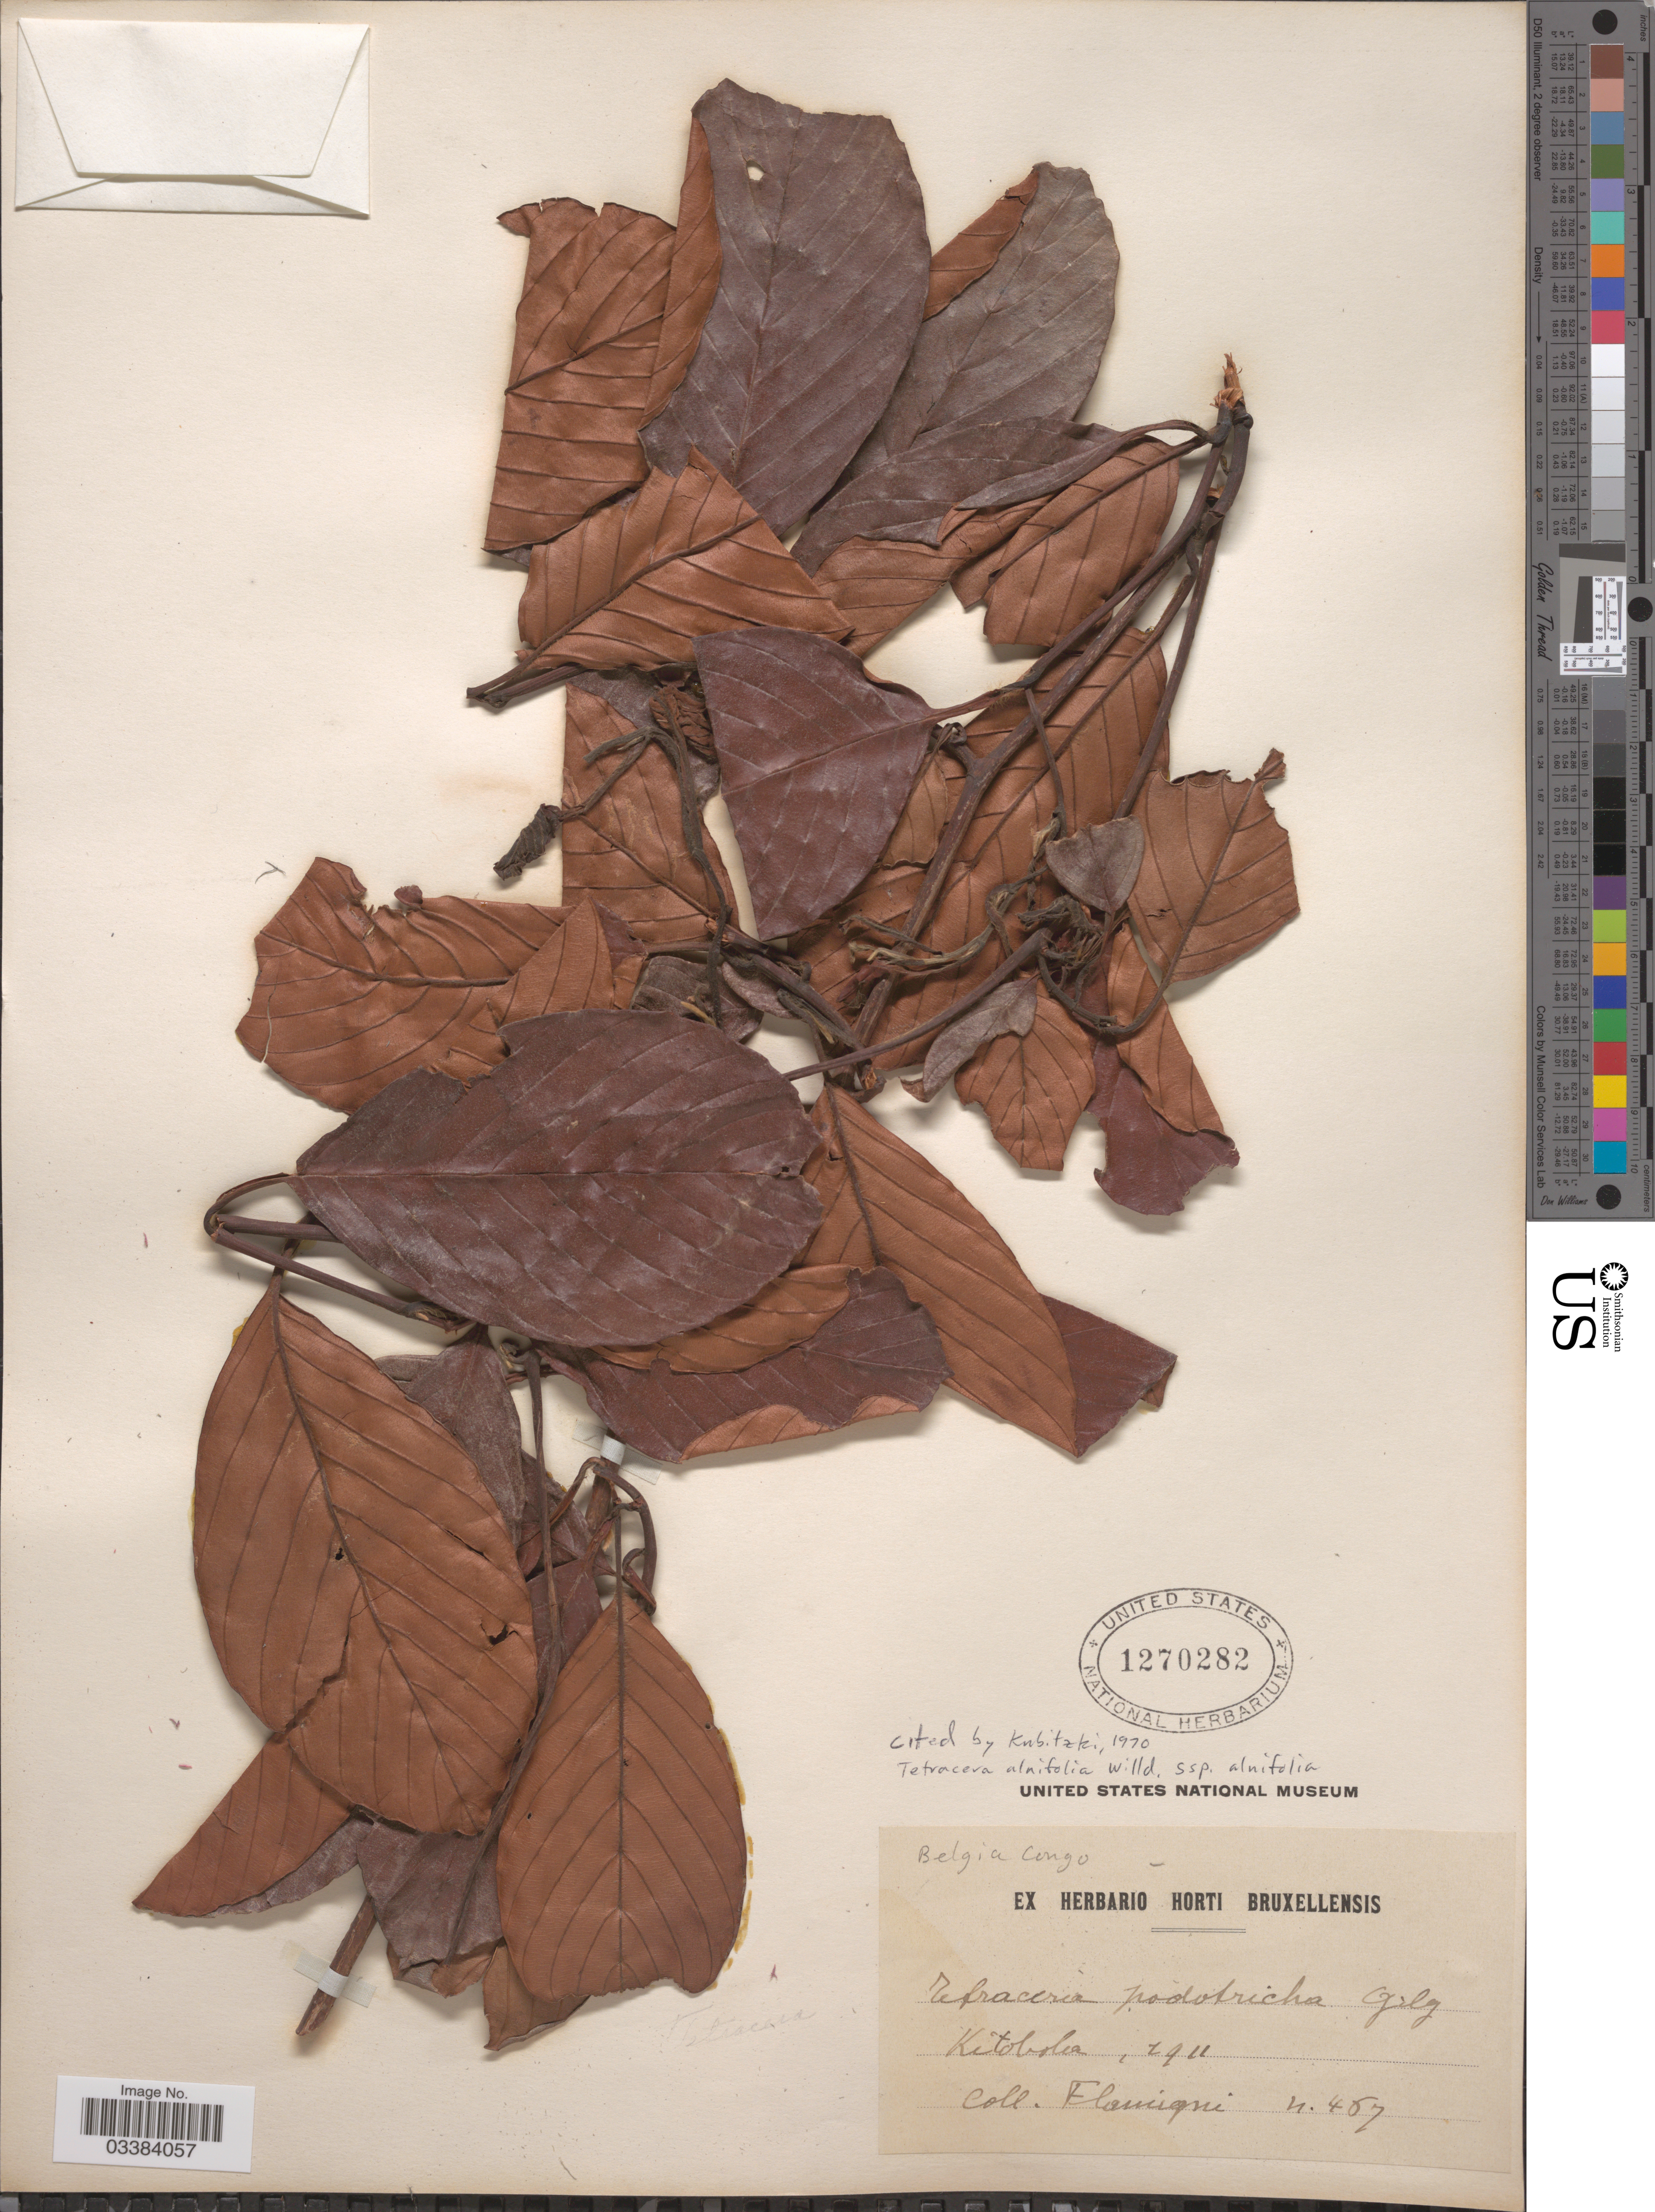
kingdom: Plantae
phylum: Tracheophyta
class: Magnoliopsida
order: Dilleniales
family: Dilleniaceae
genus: Tetracera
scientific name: Tetracera alnifolia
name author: Willd.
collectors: Flamigni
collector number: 487*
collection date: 1911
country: Congo, Democratic Republic of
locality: Belgia Congo. Kitobola.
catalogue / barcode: US 1270282